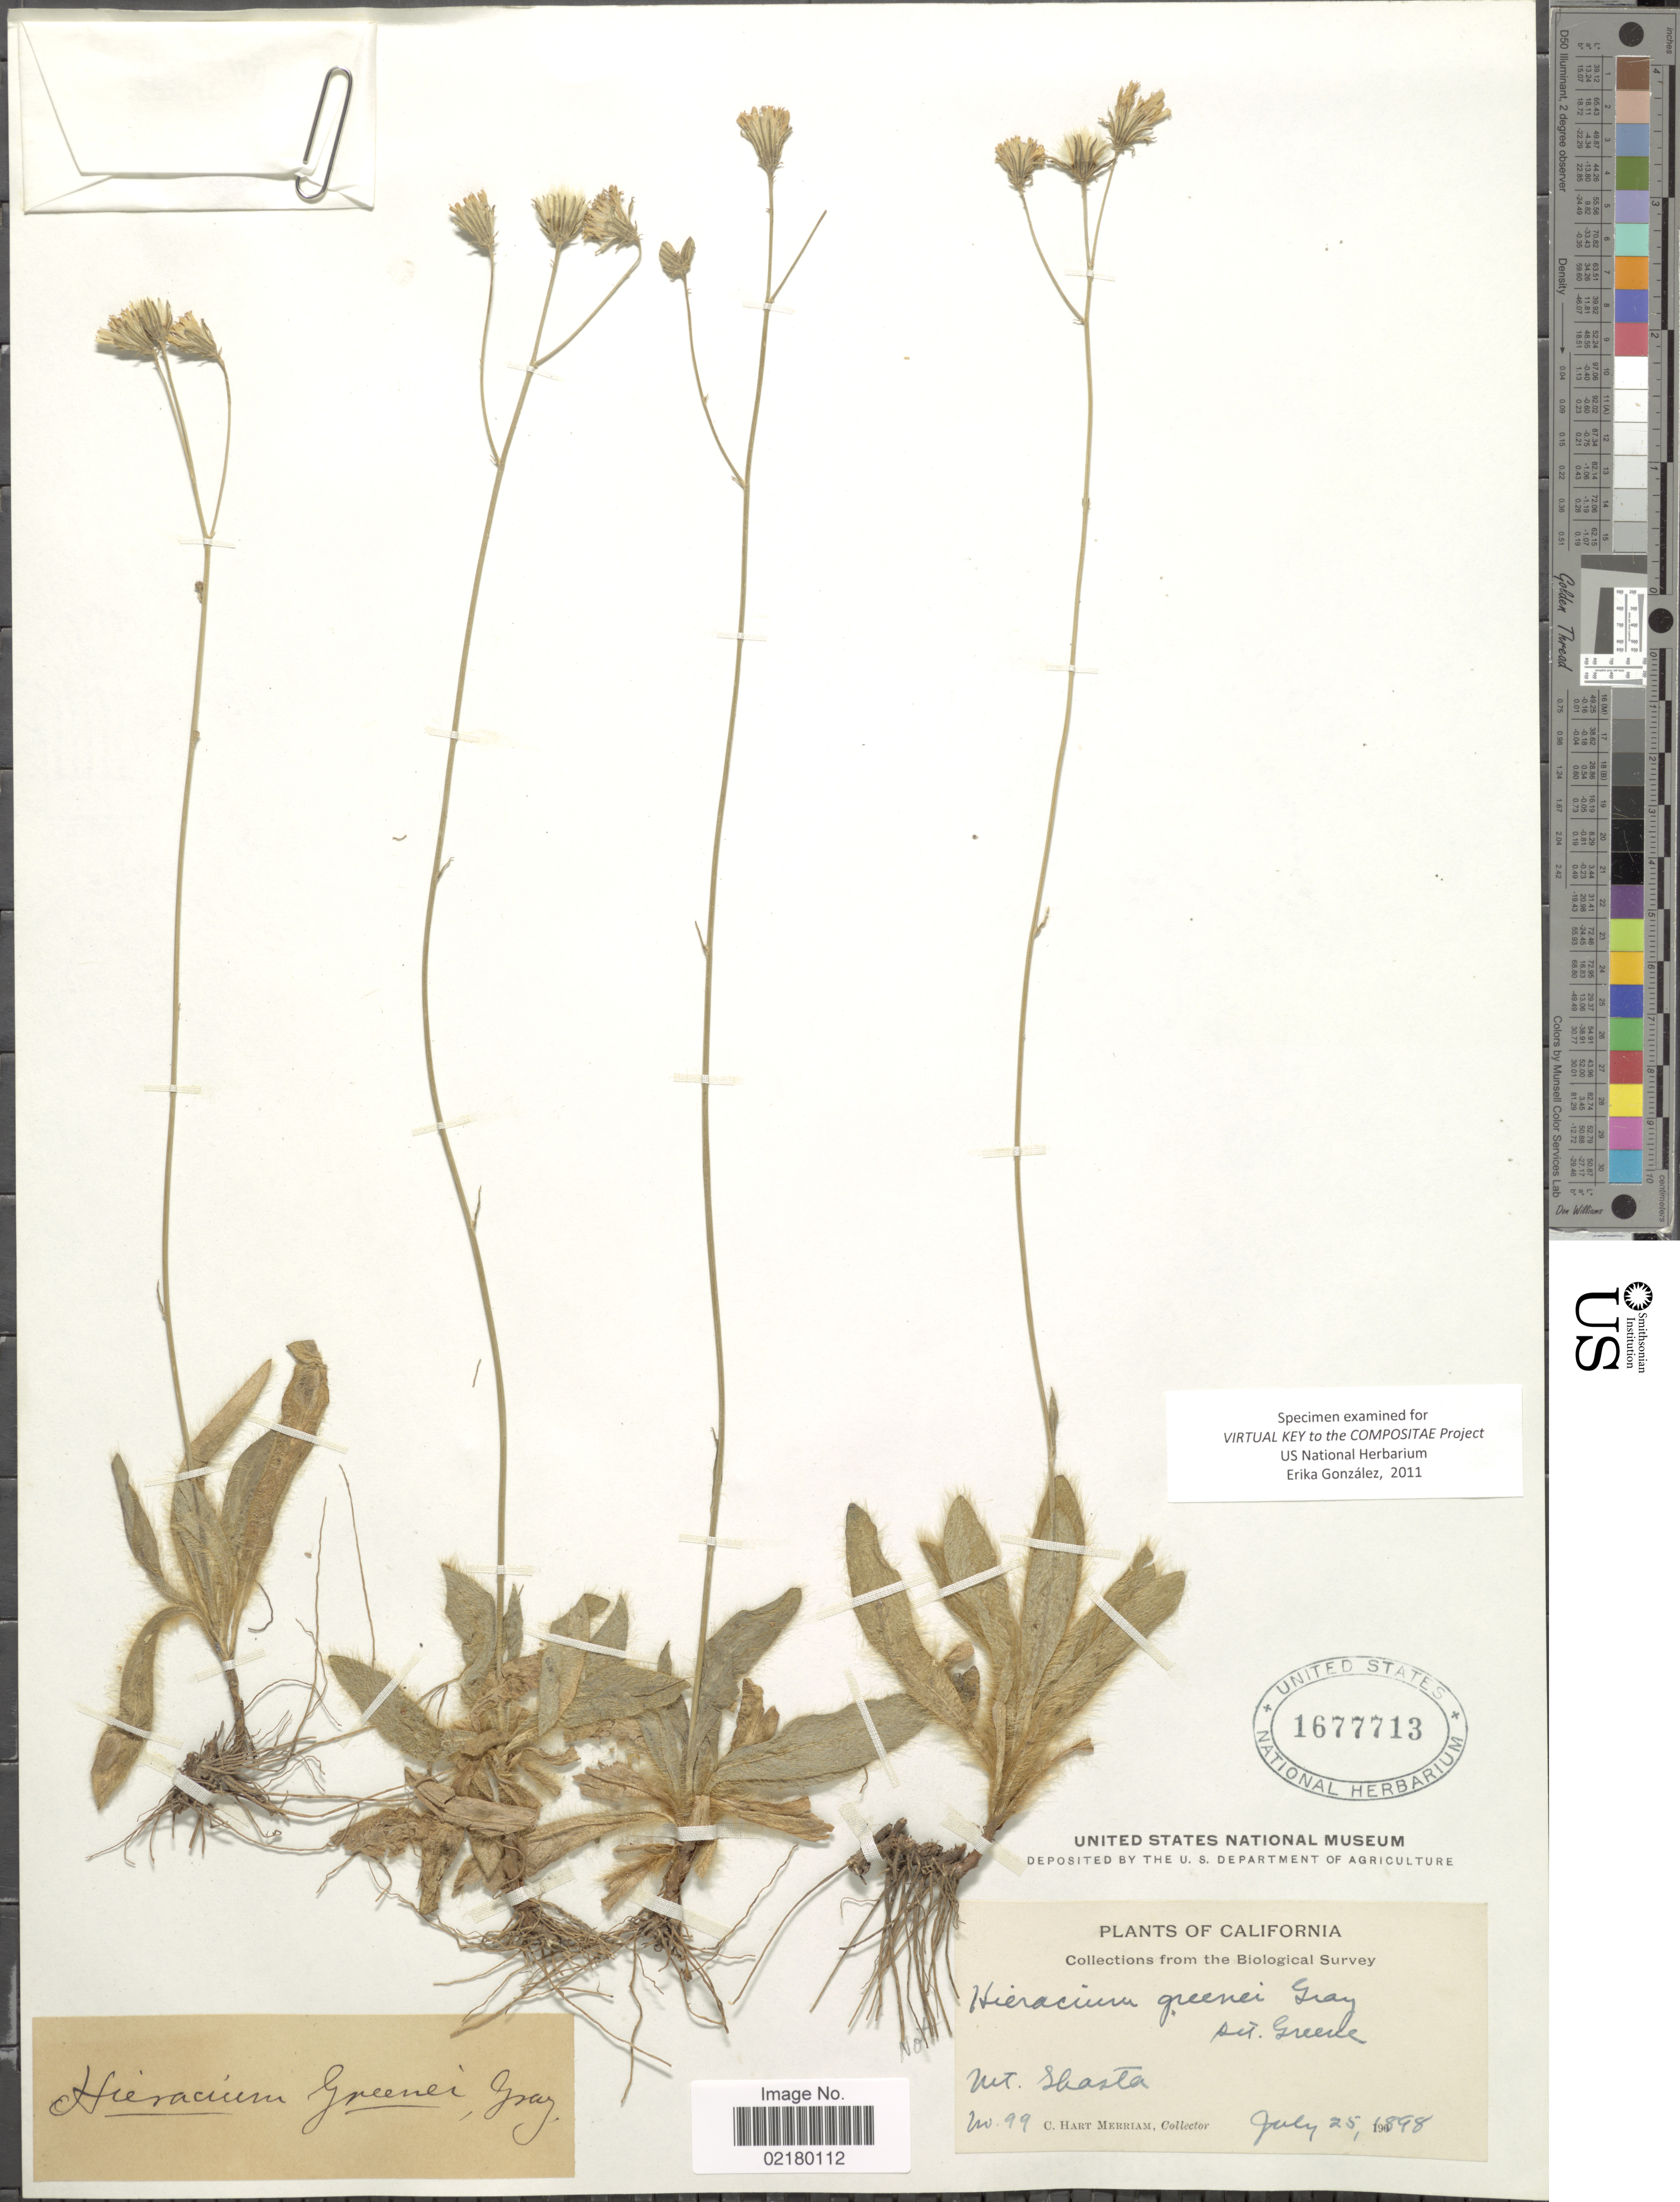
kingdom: Plantae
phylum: Tracheophyta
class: Magnoliopsida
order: Asterales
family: Asteraceae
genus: Hieracium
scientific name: Hieracium greenei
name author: A. Gray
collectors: C. Merriam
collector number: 99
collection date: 1898-07-25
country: United States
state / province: California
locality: Mt Shasta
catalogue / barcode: US 1677713